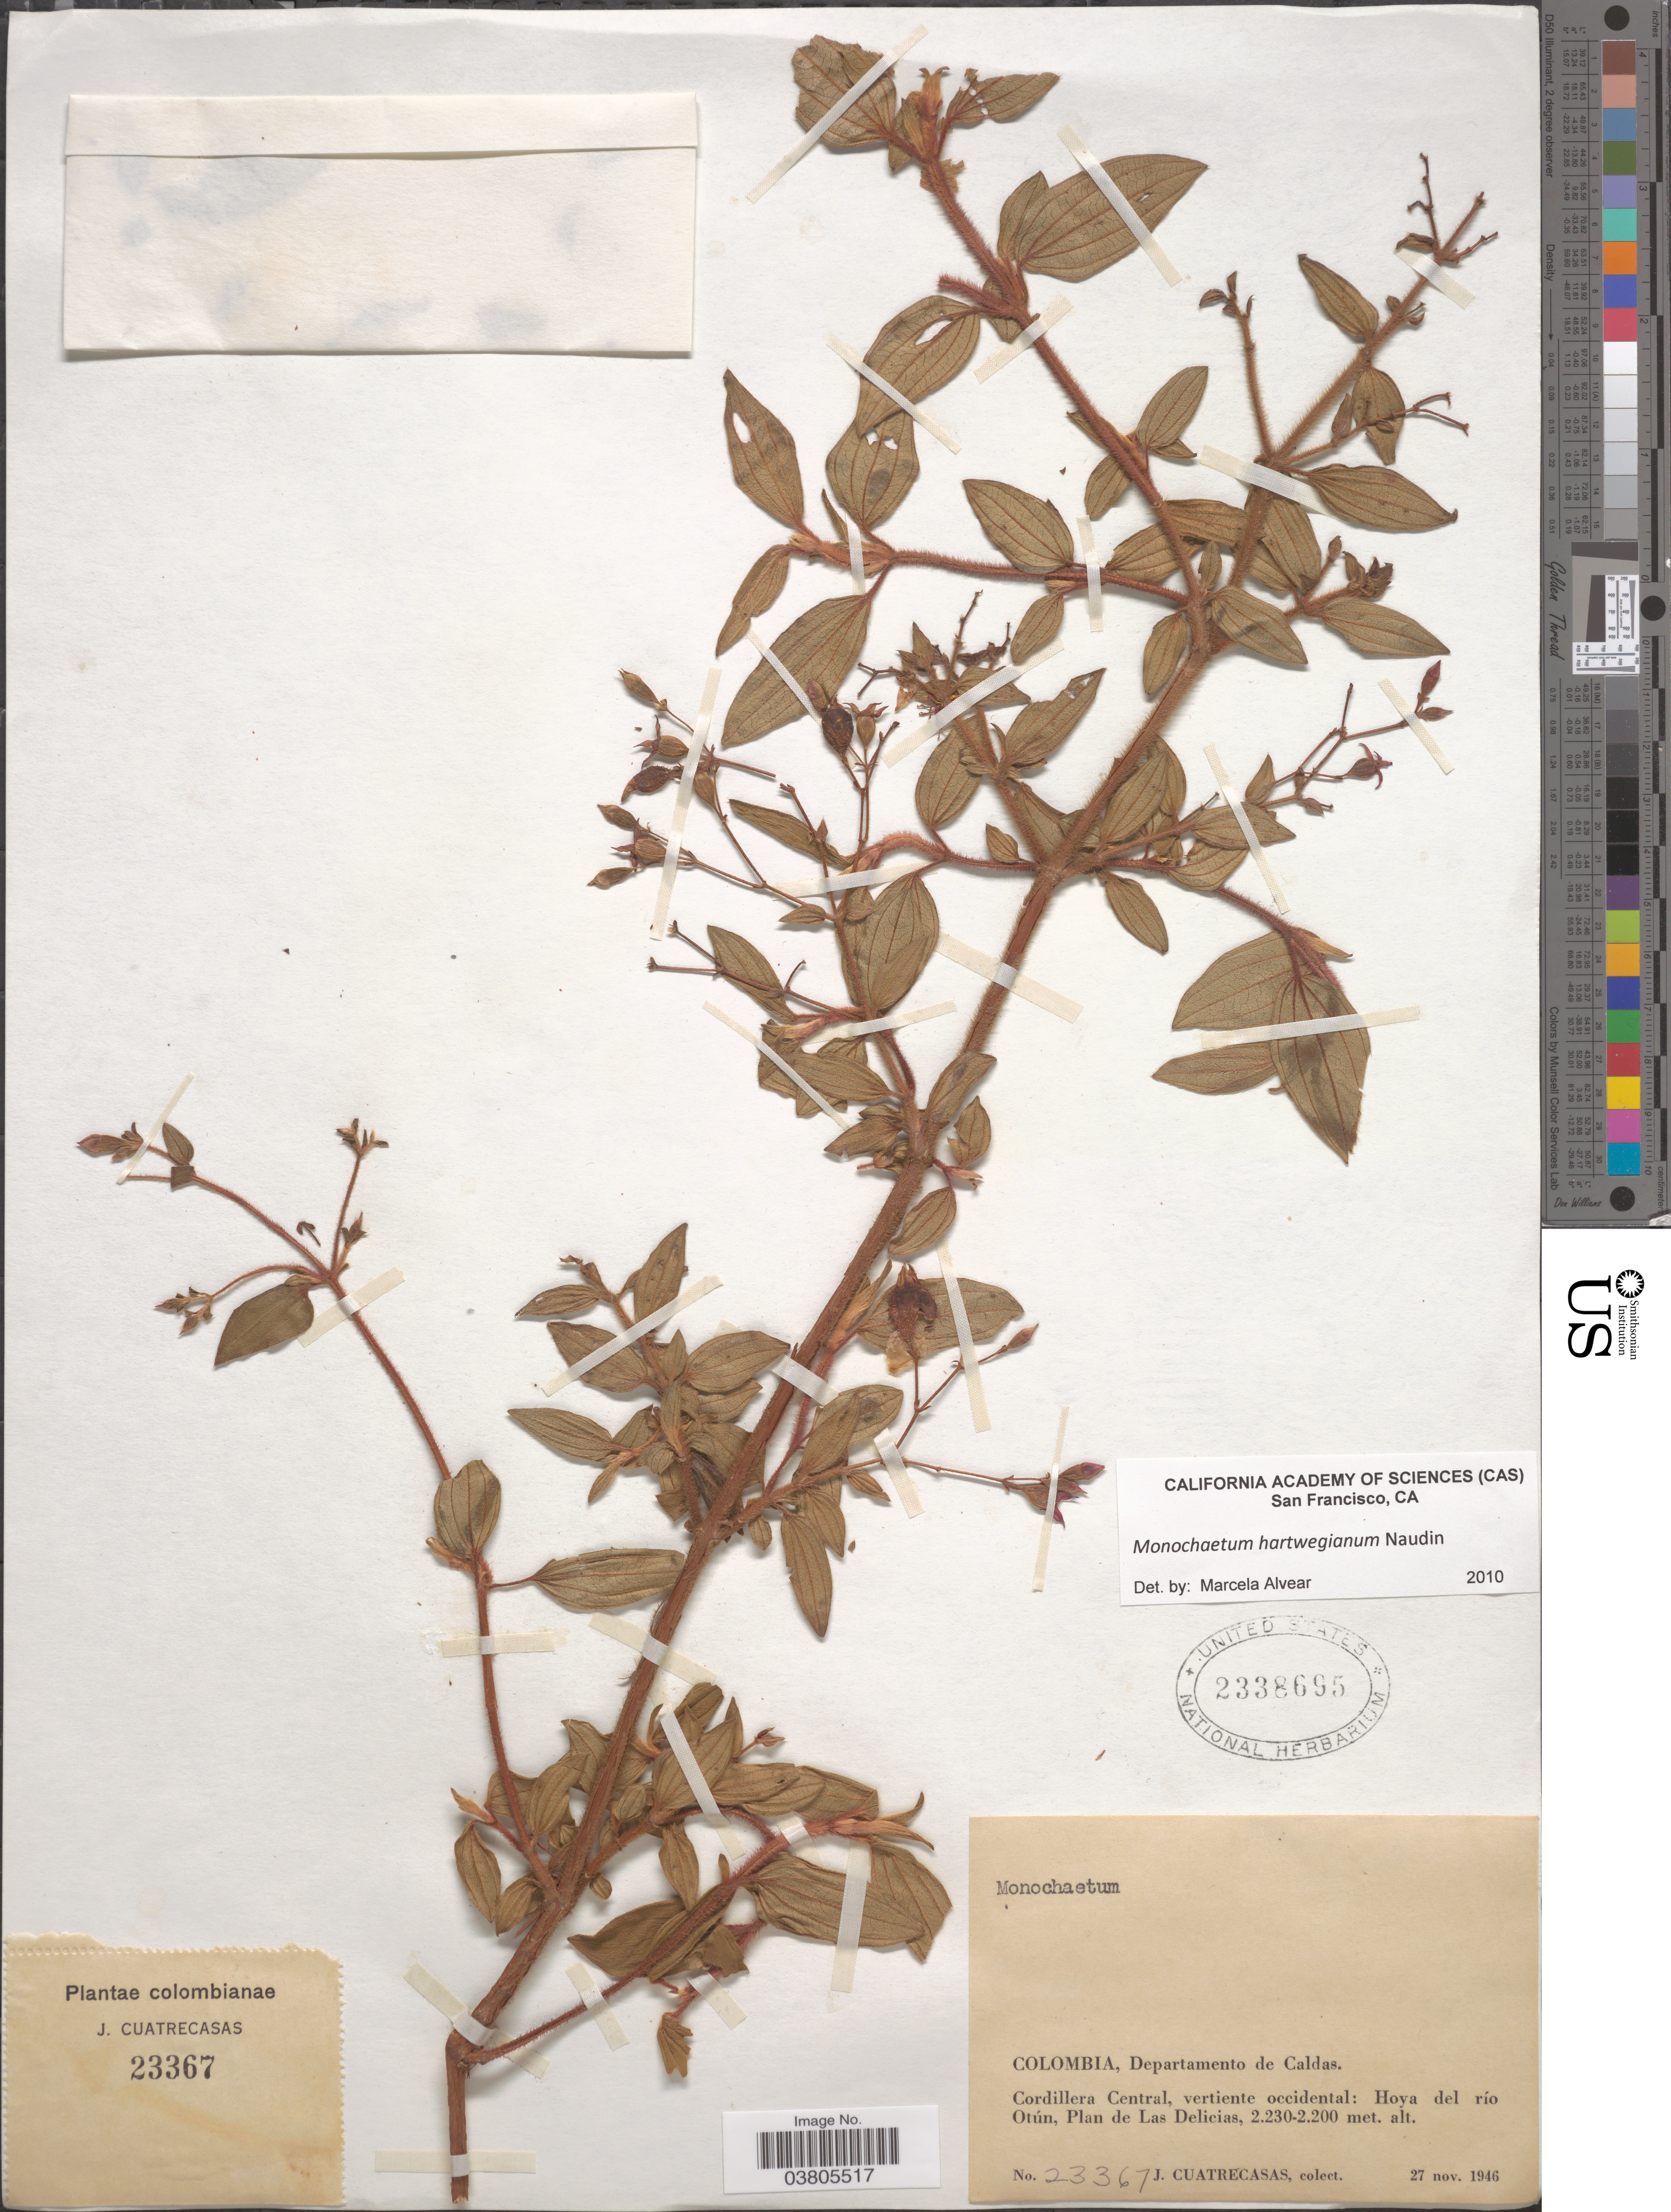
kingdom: Plantae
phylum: Tracheophyta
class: Magnoliopsida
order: Myrtales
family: Melastomataceae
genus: Monochaetum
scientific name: Monochaetum hartwegianum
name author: Naudin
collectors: J. Cuatrecasas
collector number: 23367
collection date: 1946-11-27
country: Colombia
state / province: Caldas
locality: Departamento de Caldas. Cordillera Central, vertiente occidental: Hoya del río Otún, Plan de Las Delicias.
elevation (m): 2200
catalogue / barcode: US 2338695